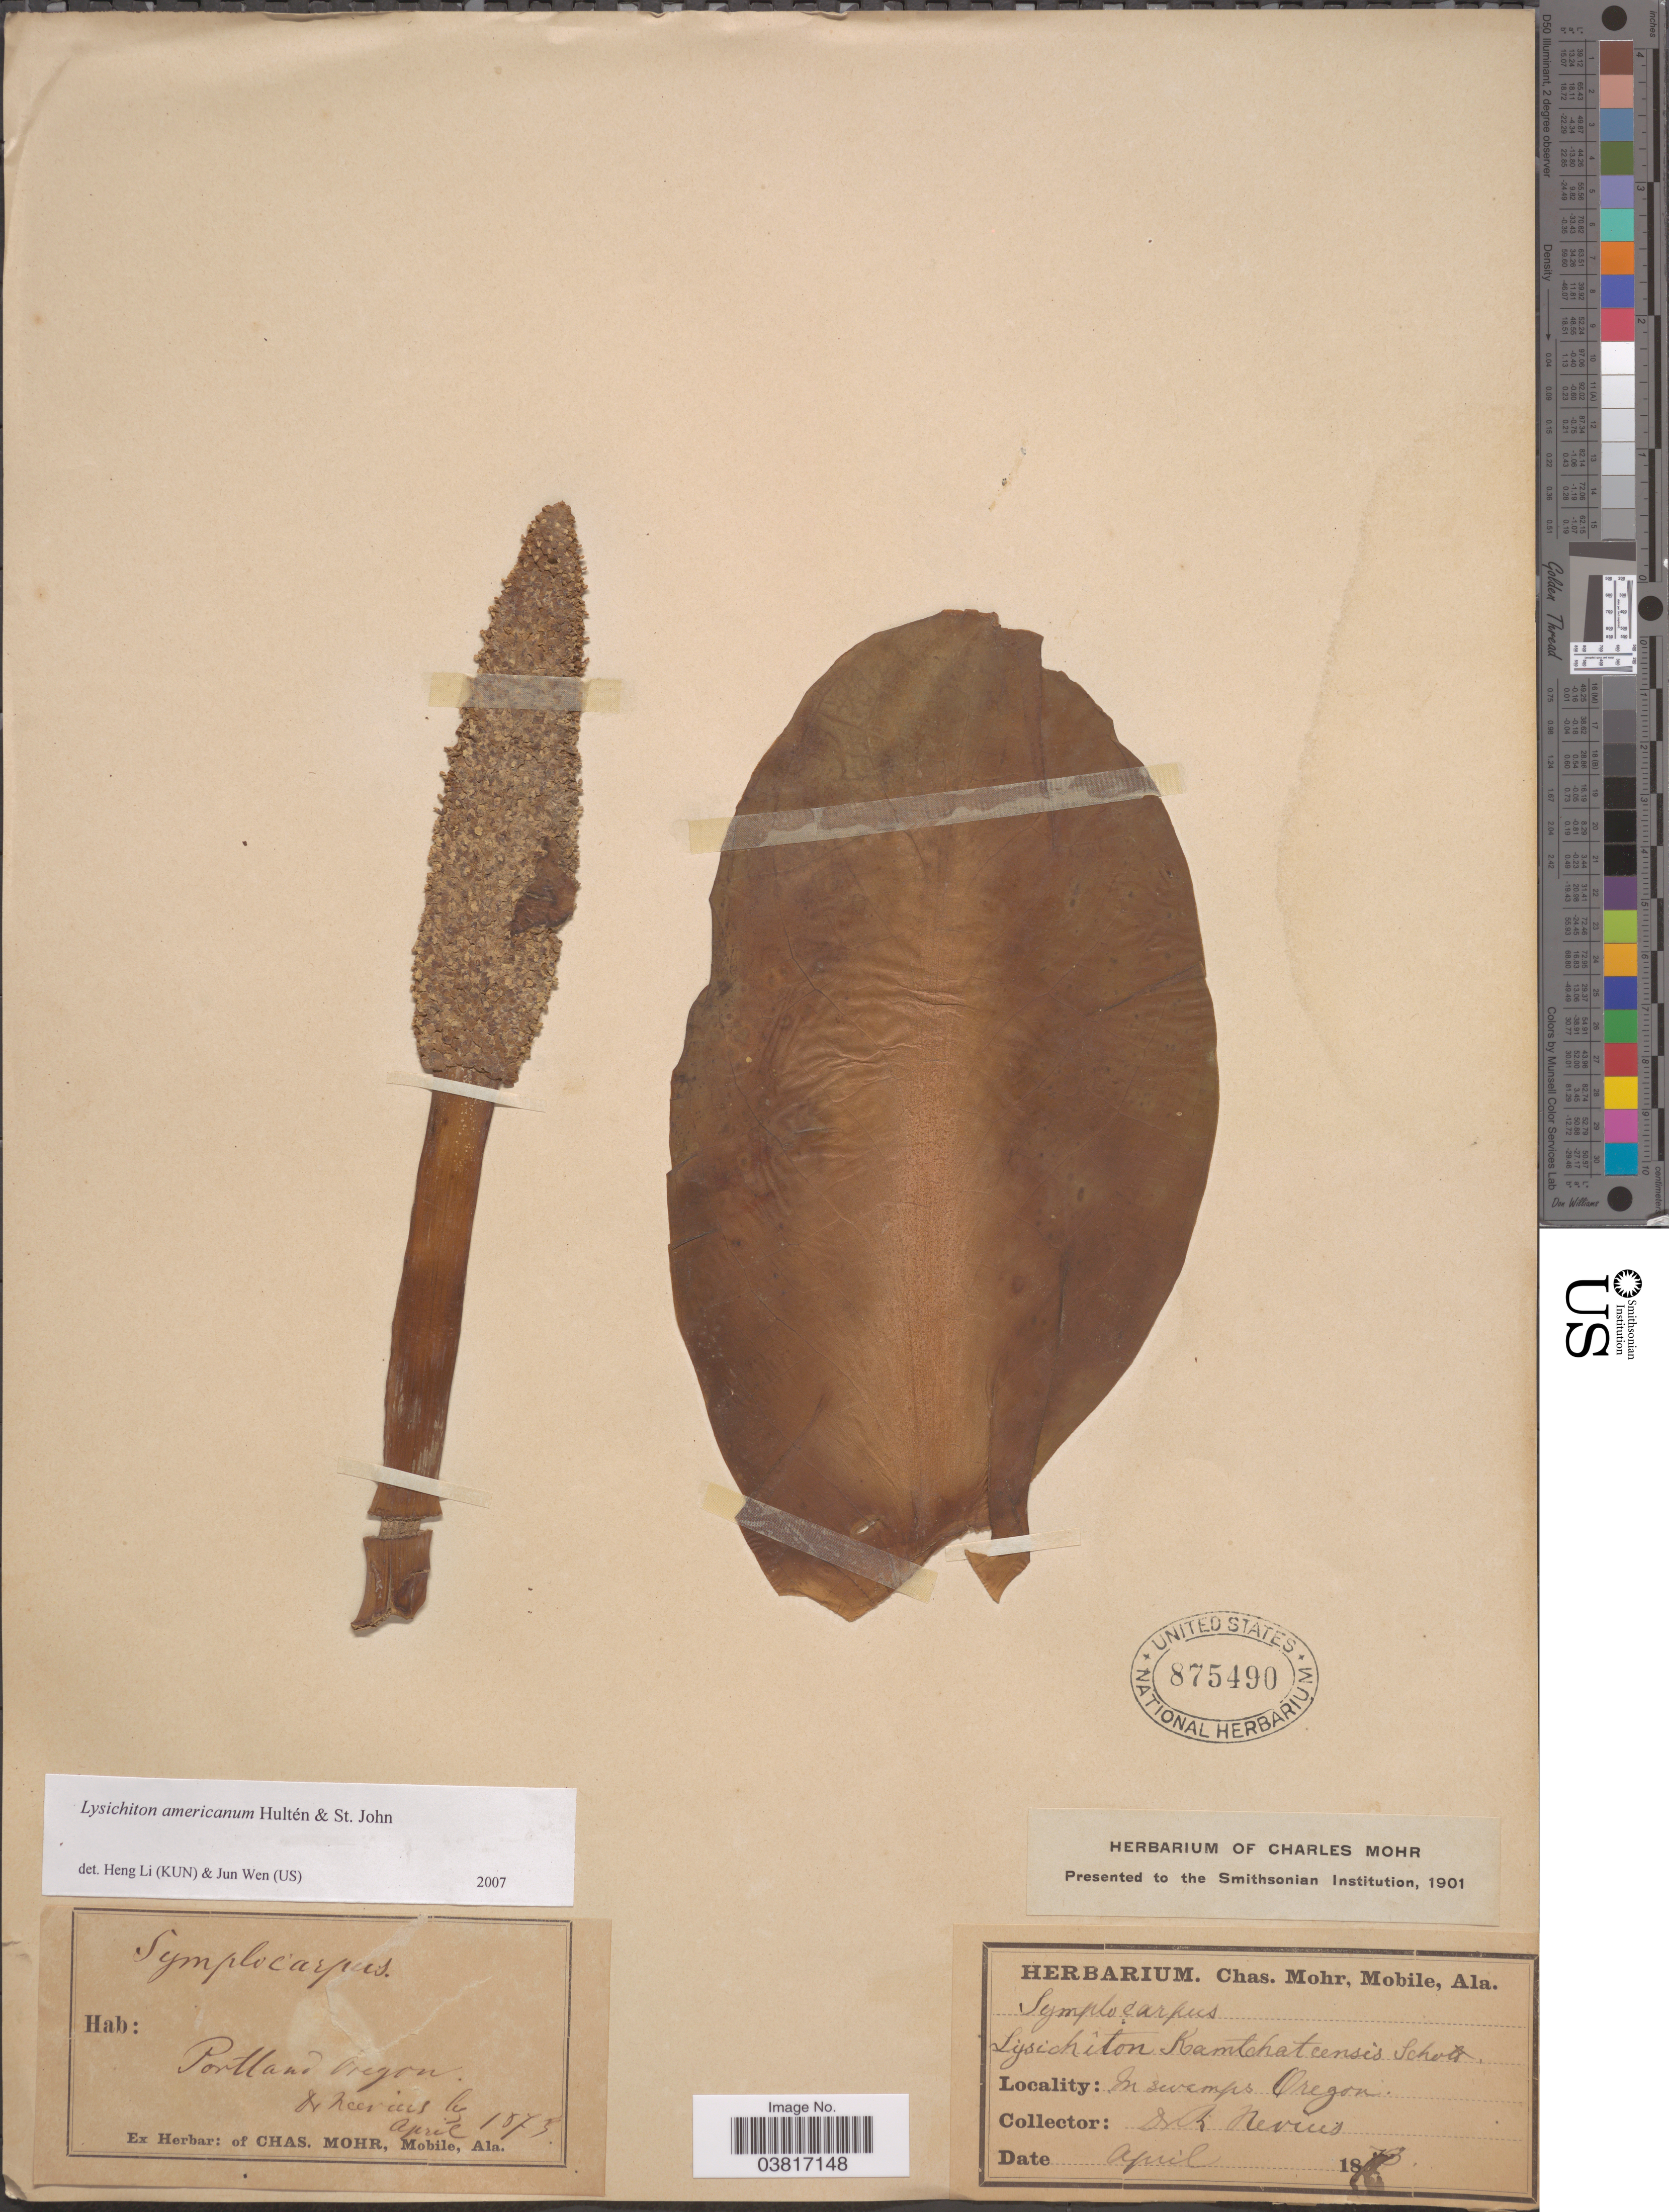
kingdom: Plantae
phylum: Tracheophyta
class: Liliopsida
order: Alismatales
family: Araceae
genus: Symplocarpus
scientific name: Symplocarpus foetidus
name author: (L.) W. Salisb. ex W.P.C. Barton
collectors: D. Nevius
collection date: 1875-04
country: United States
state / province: Oregon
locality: Portland.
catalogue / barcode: US 875490